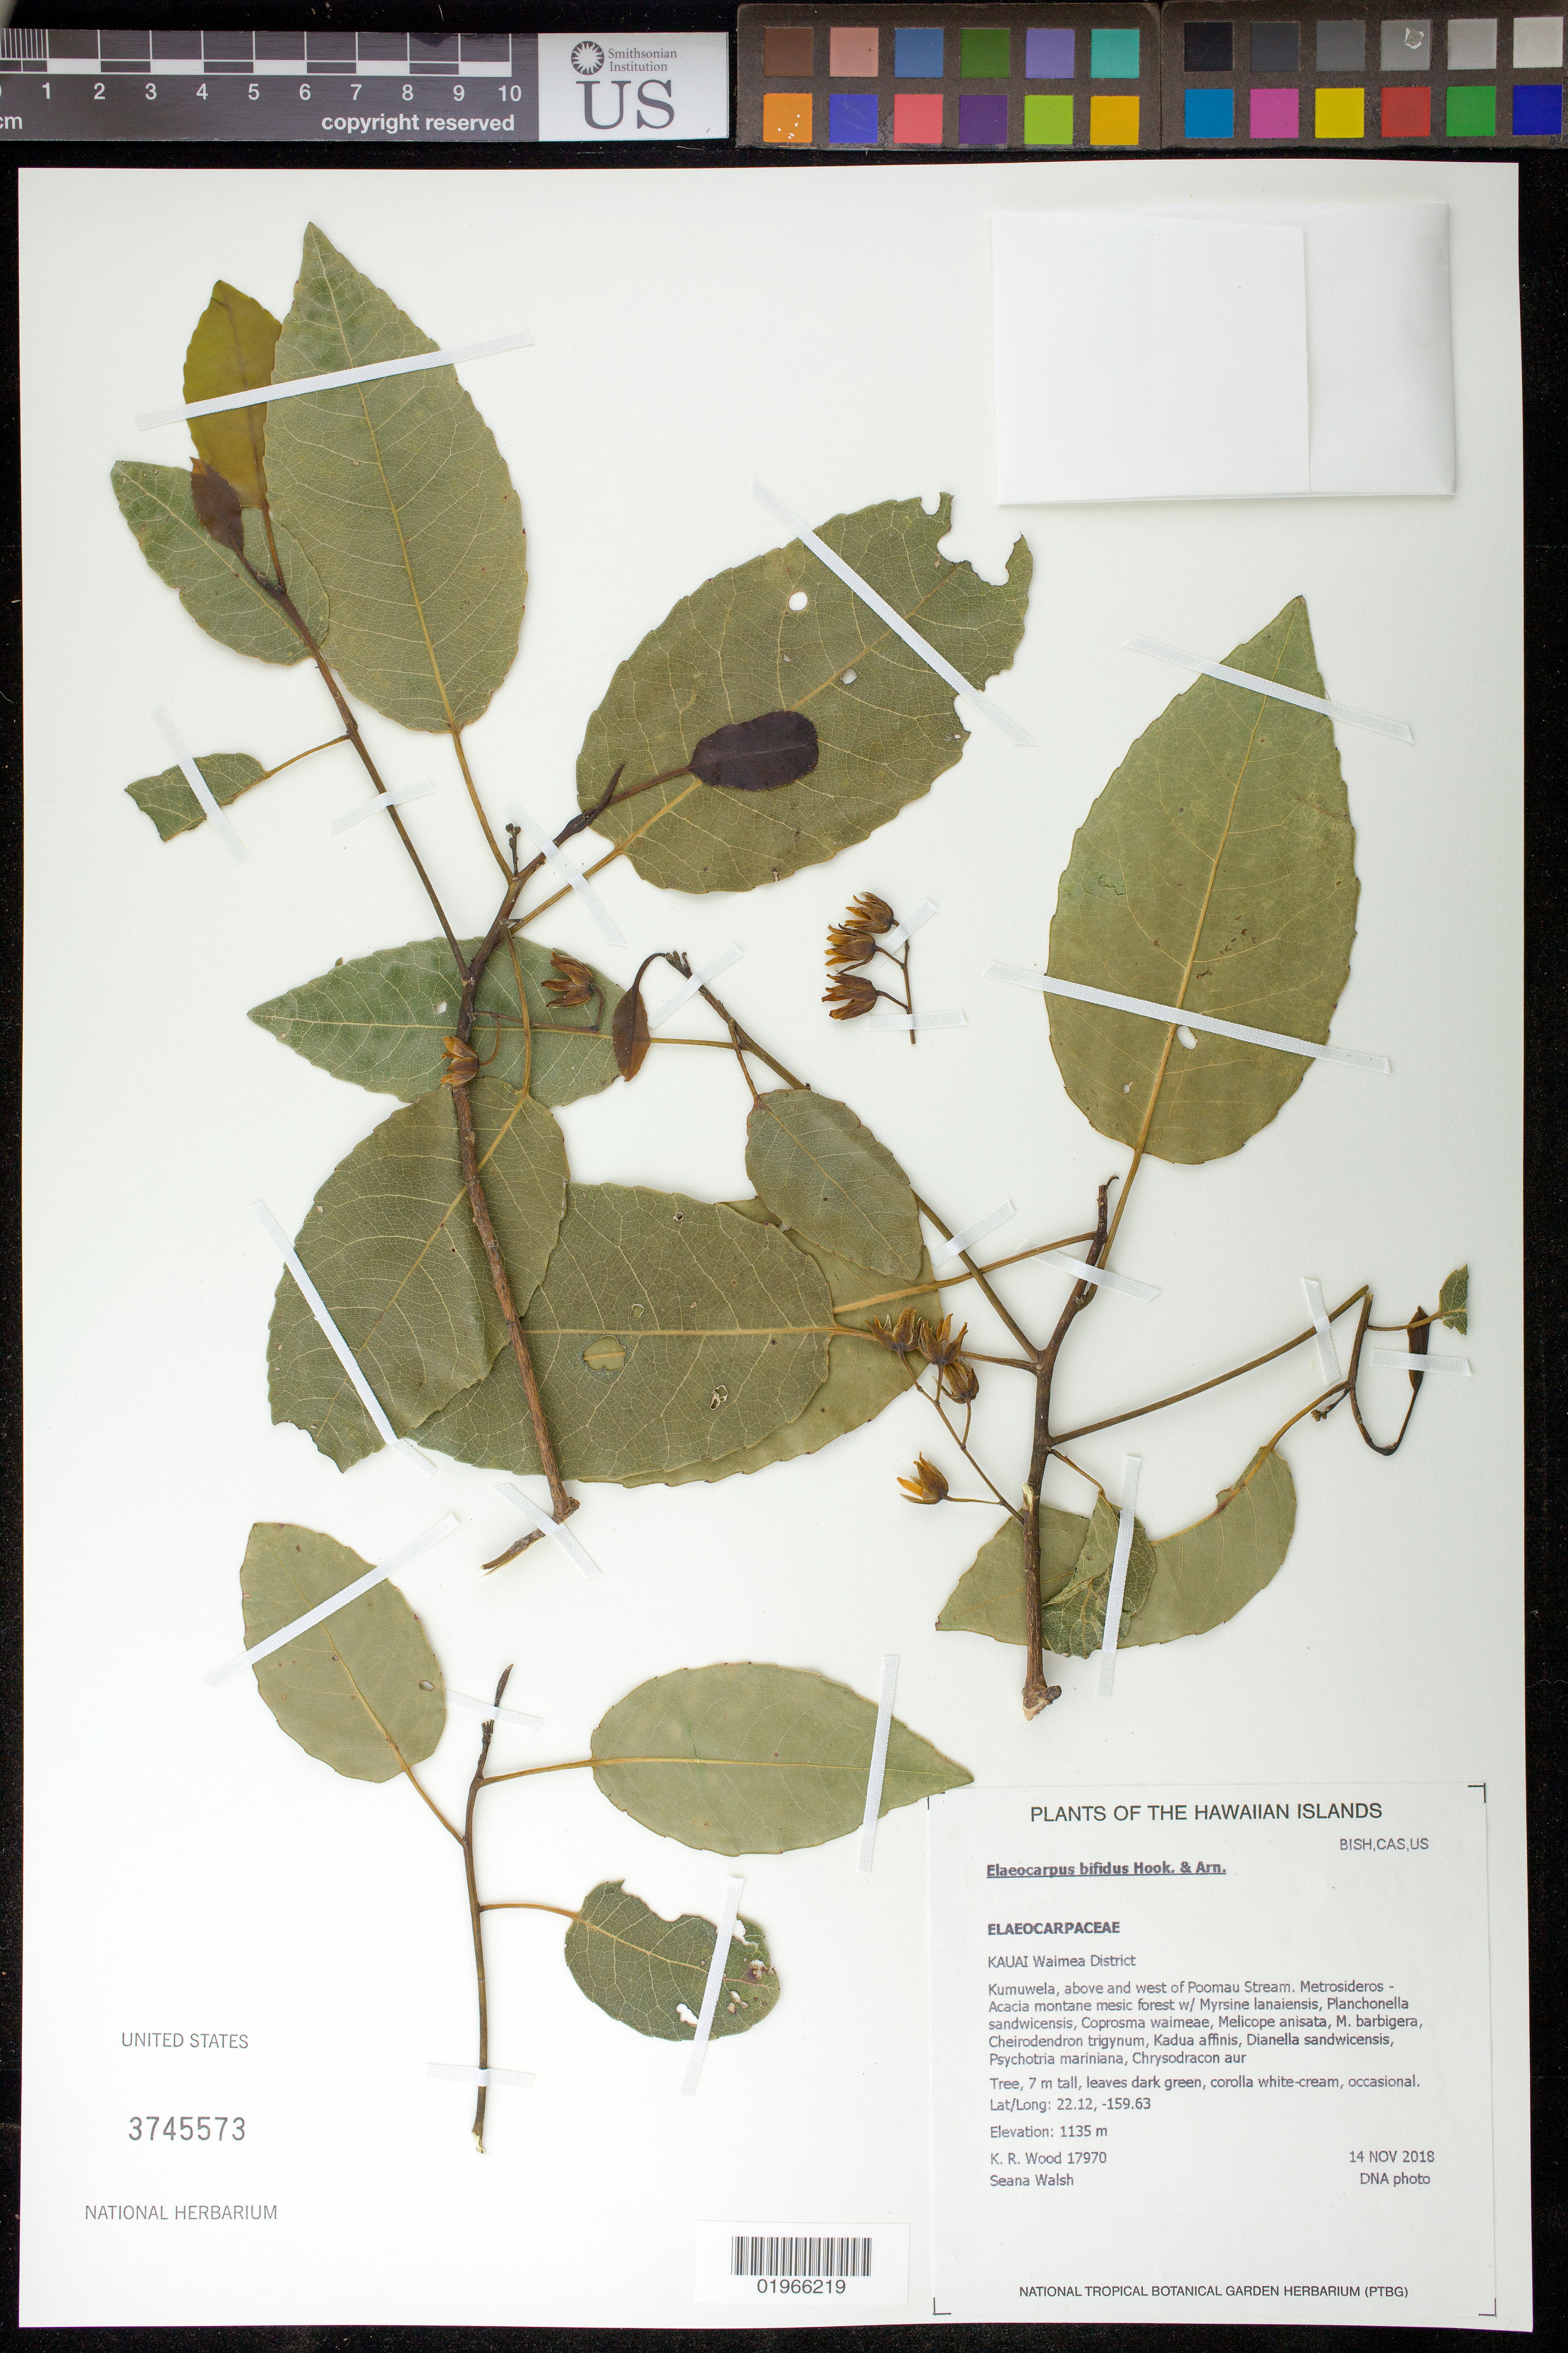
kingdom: Plantae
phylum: Tracheophyta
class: Magnoliopsida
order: Oxalidales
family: Elaeocarpaceae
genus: Elaeocarpus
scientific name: Elaeocarpus bifidus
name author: Hook. & Arn.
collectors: K. R. Wood & S. Walsh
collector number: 17970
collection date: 2018-11-14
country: United States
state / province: Hawaii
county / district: Kauai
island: Kaua'i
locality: Waimea District, Kumuwela, above and west of Poomau Stream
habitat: Montane mesic forest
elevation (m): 1135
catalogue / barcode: US 3745573